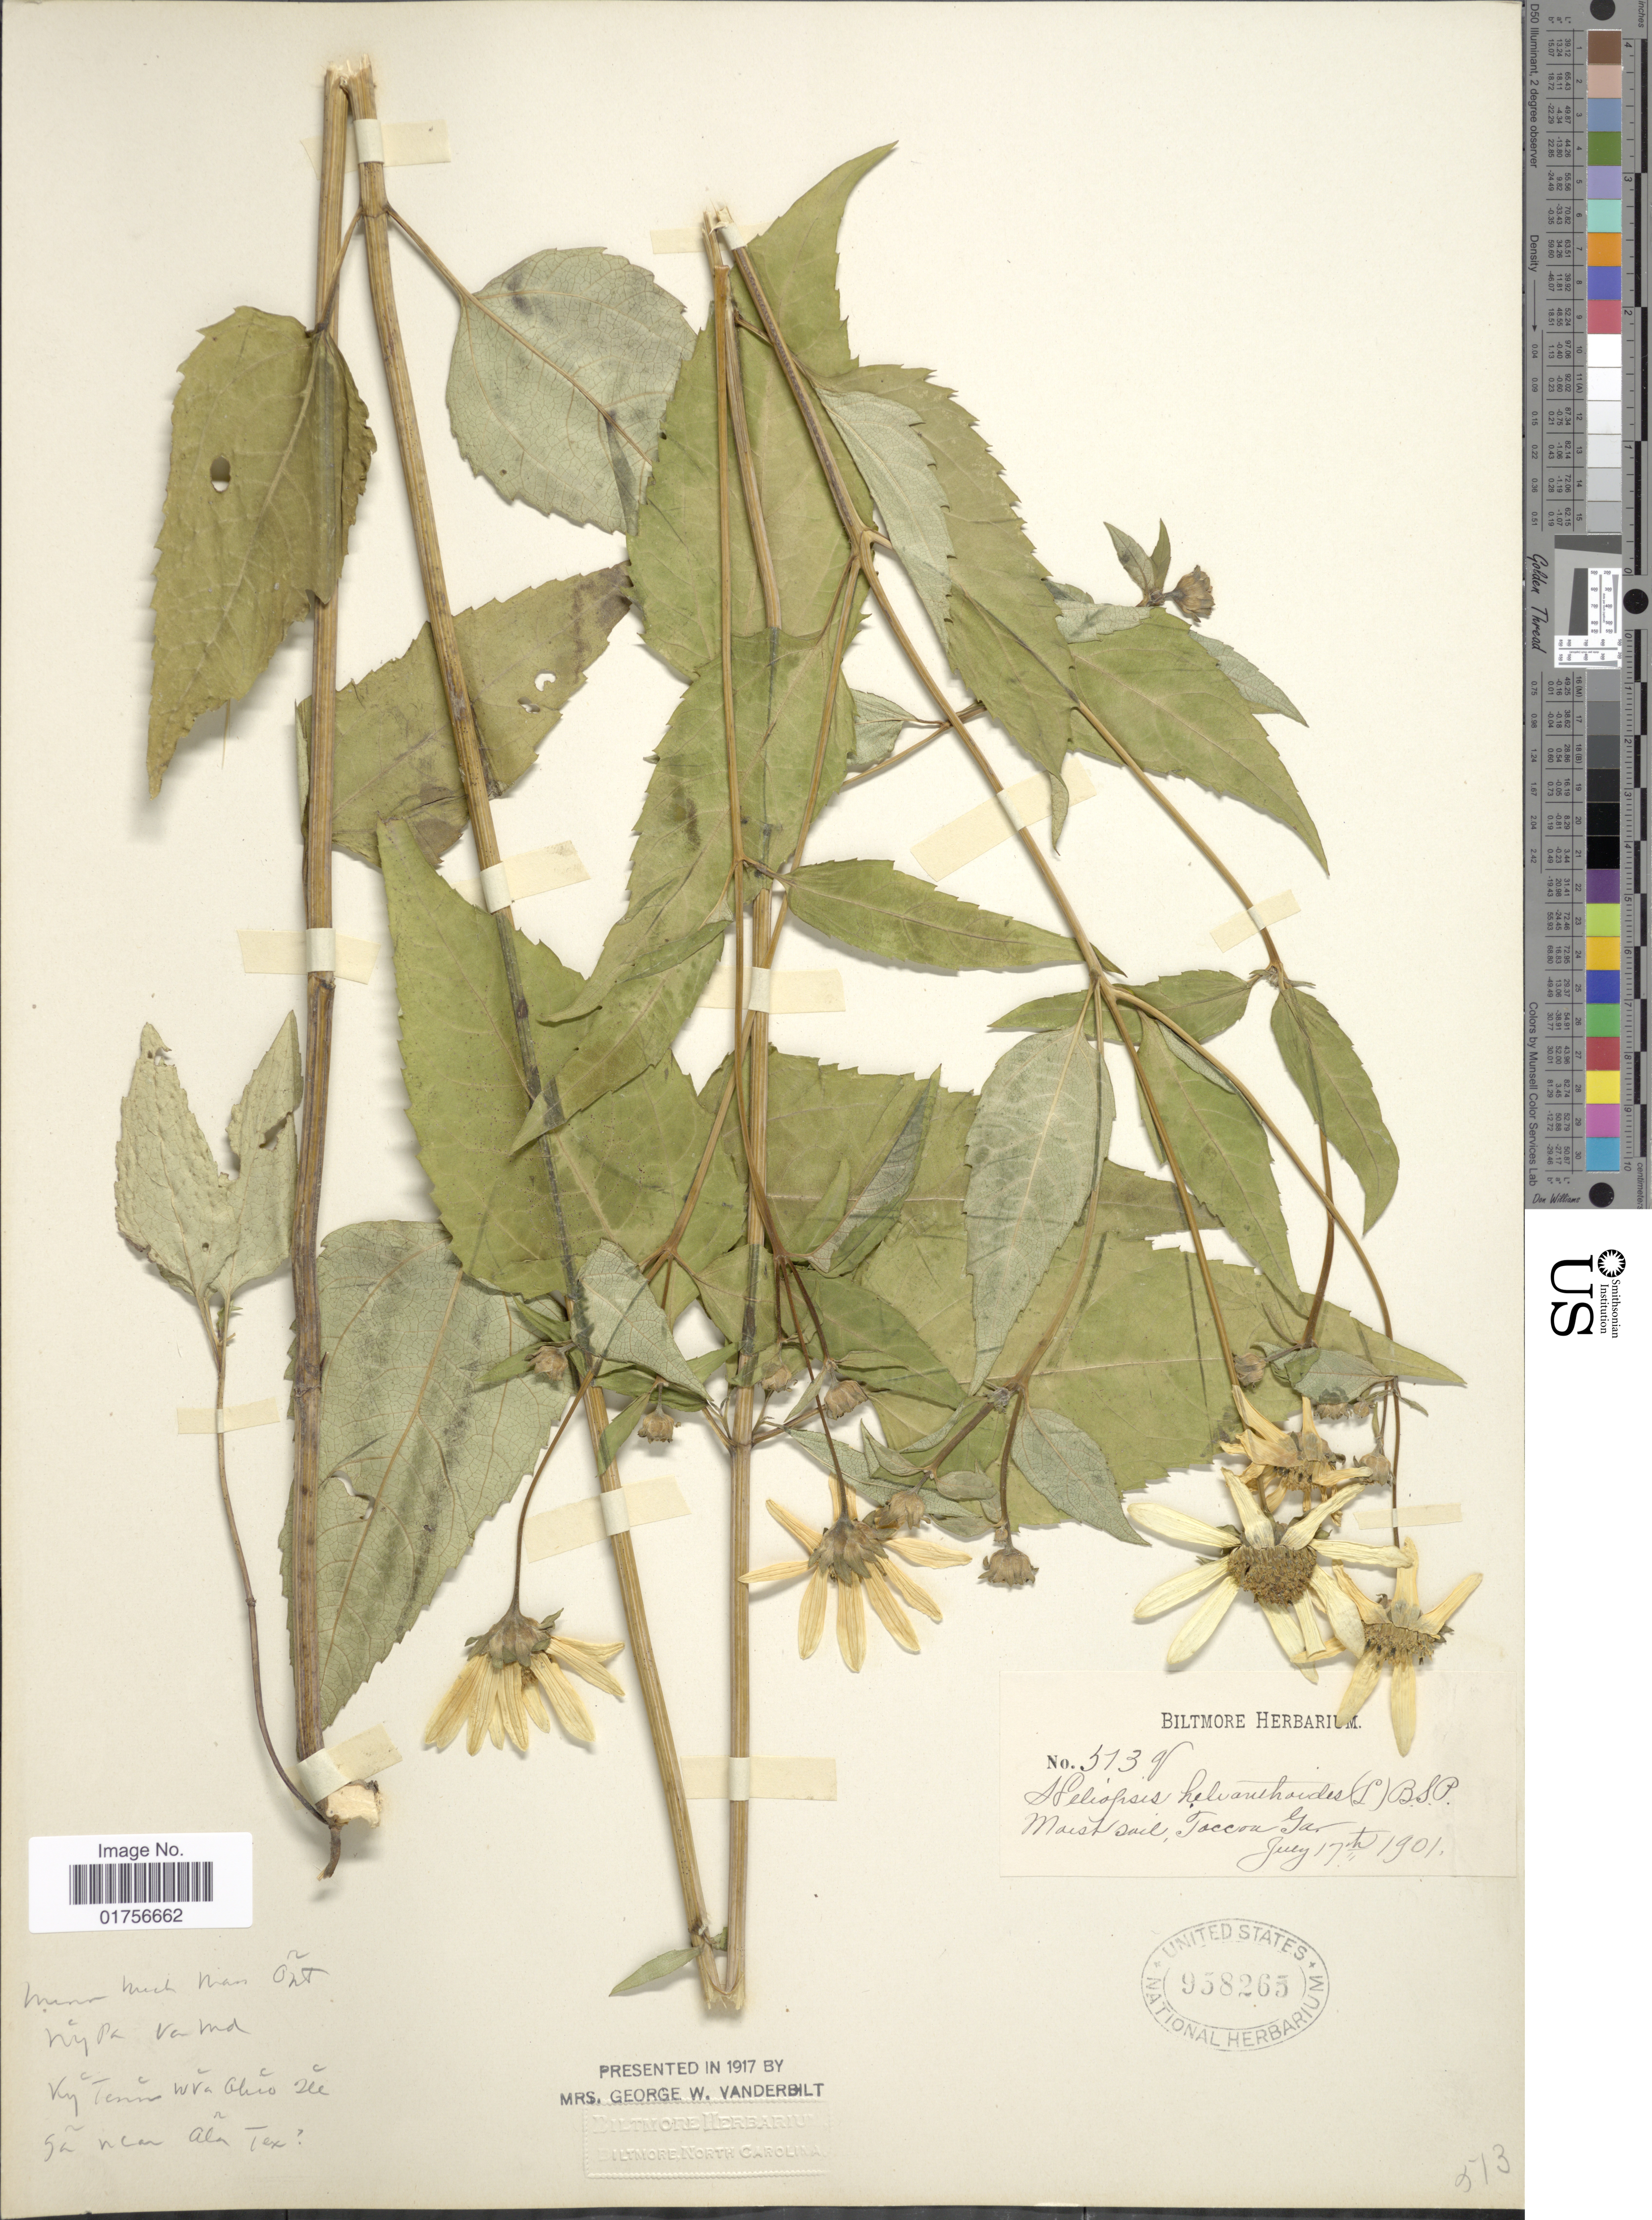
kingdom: Plantae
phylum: Tracheophyta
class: Magnoliopsida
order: Asterales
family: Asteraceae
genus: Heliopsis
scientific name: Heliopsis helianthoides subsp. helianthoides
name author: (L.) Sweet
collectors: ex herb. Biltmore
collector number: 513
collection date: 1901-07-17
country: United States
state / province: Georgia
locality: Moist soil, Toccou, Ga.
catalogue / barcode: US 958265